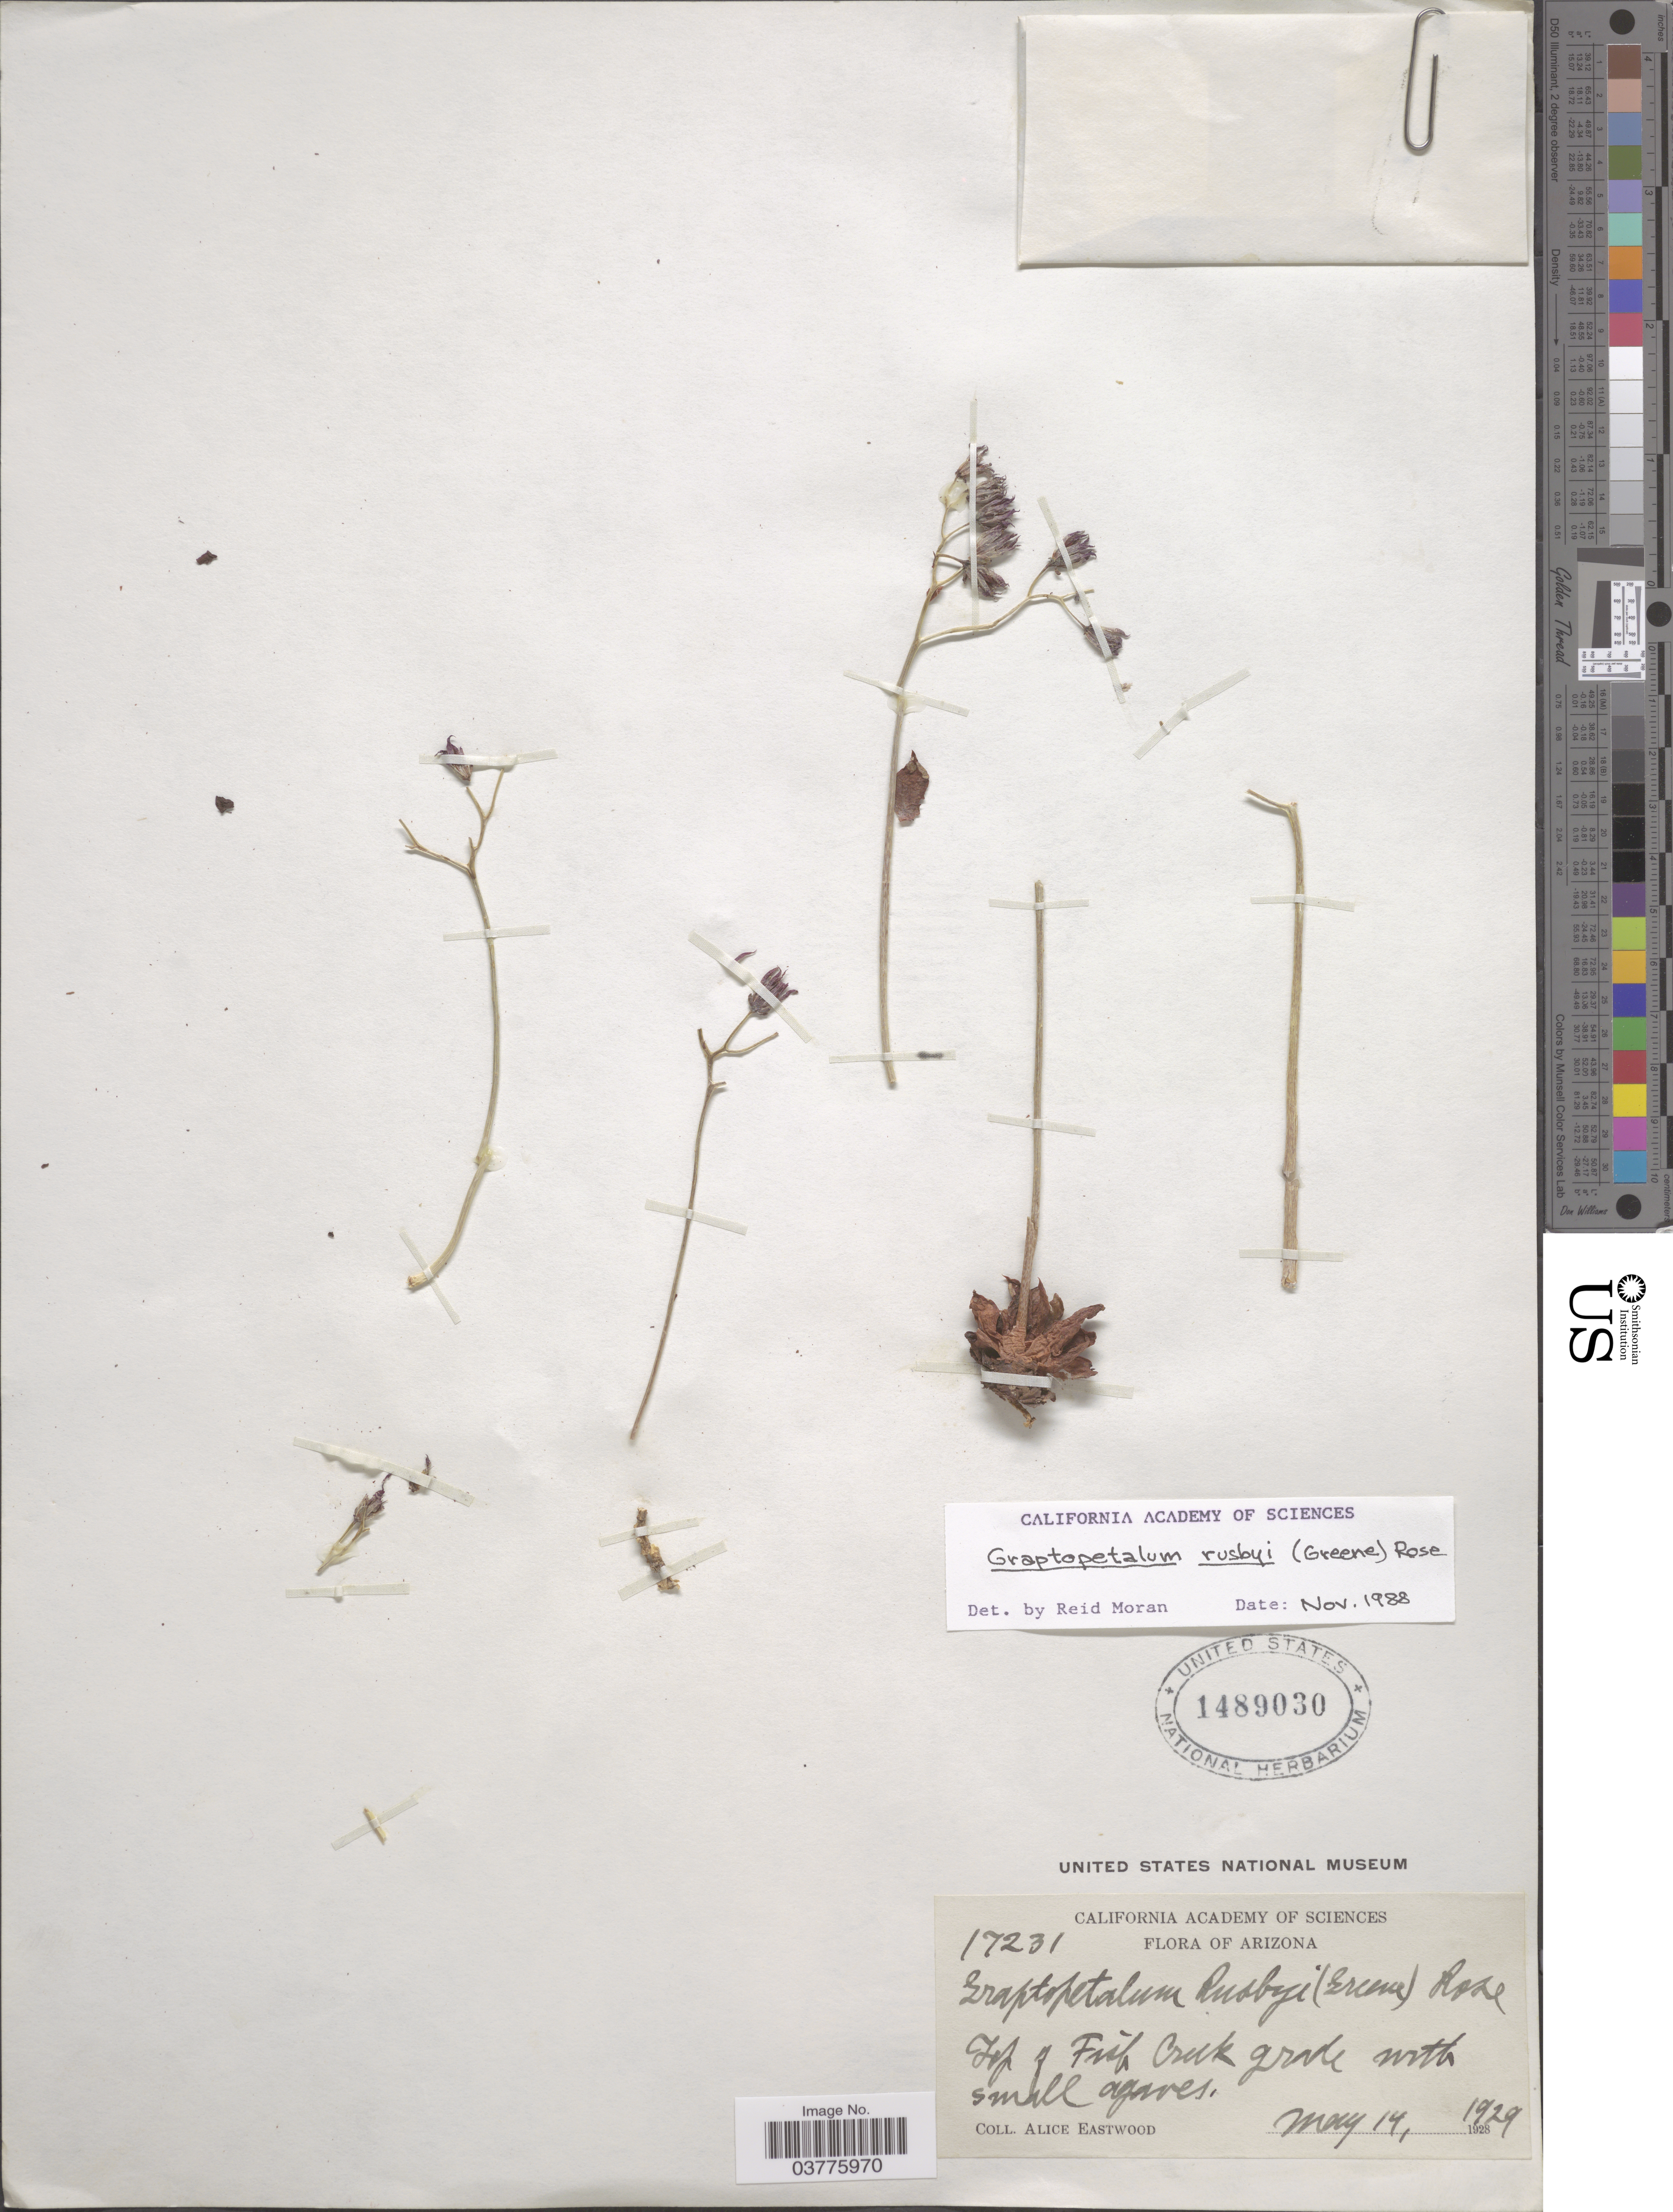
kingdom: Plantae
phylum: Tracheophyta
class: Magnoliopsida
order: Saxifragales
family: Crassulaceae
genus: Graptopetalum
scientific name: Graptopetalum rusbyi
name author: (Greene) Rose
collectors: A. Eastwood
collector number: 17231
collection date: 1929-05-14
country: United States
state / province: Arizona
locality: Top of Fish Creek grade.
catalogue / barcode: US 1489030